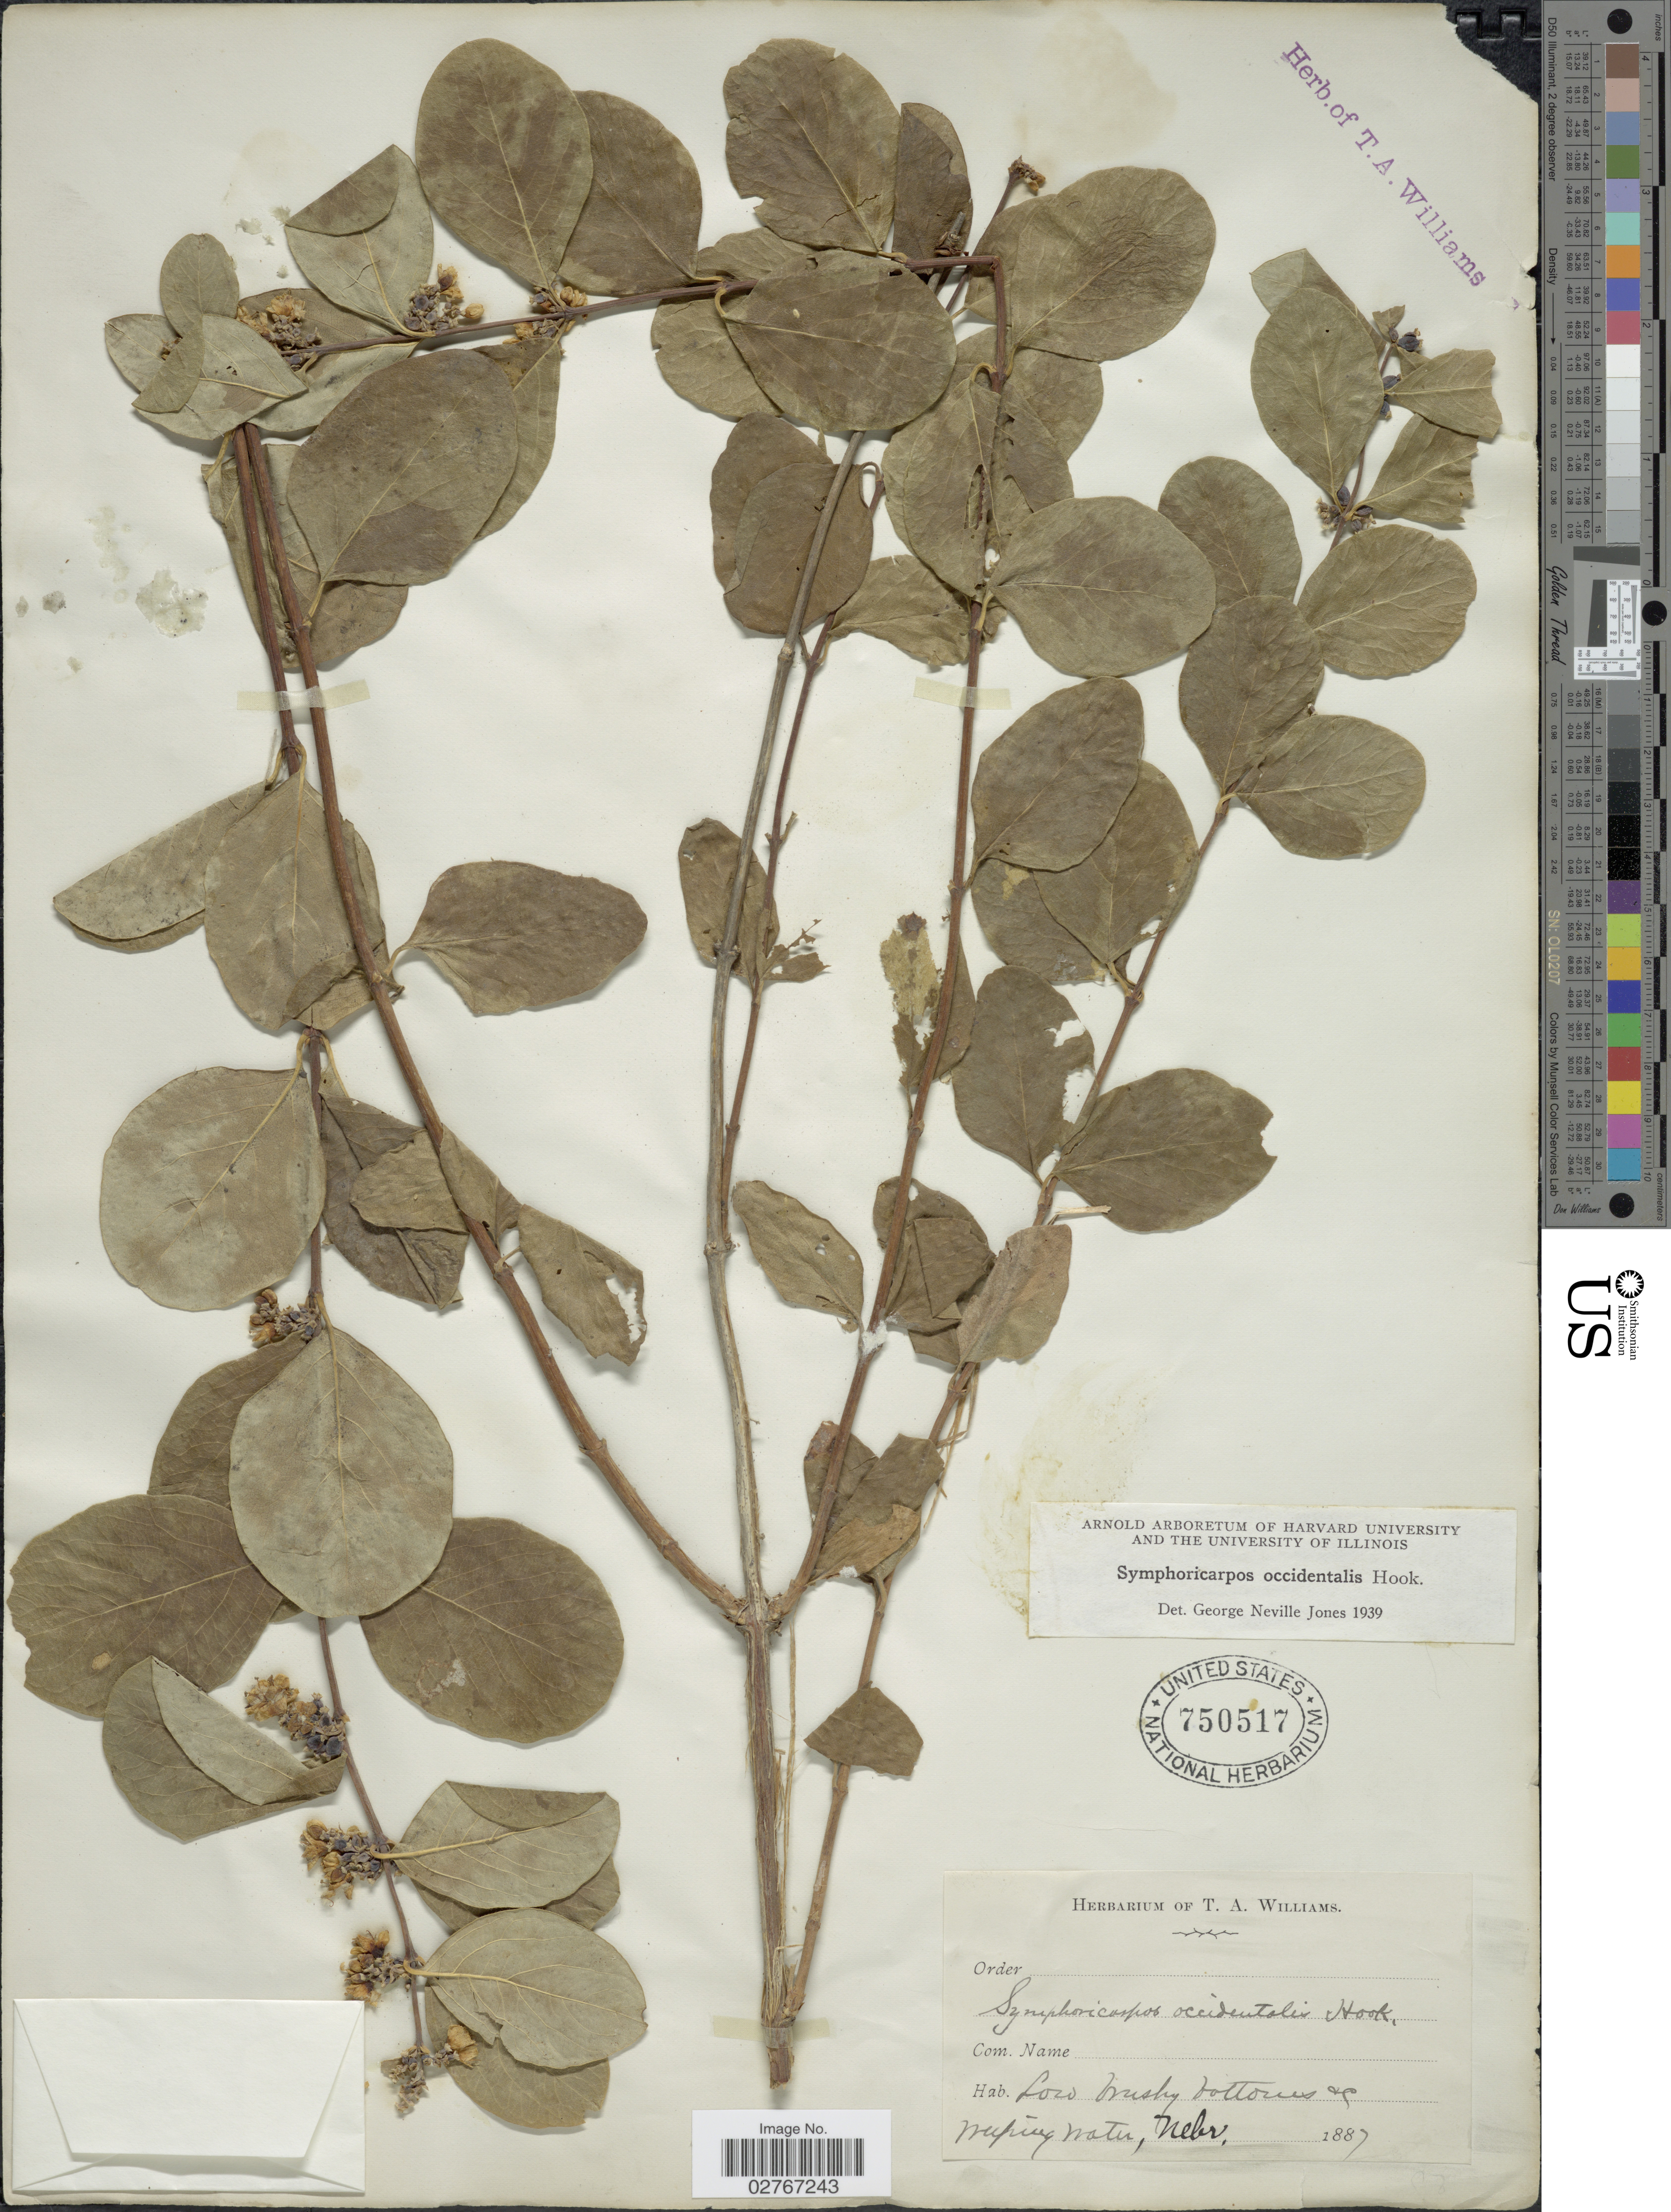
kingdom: Plantae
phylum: Tracheophyta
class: Magnoliopsida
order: Dipsacales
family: Caprifoliaceae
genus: Symphoricarpos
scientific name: Symphoricarpos occidentalis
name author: (R. Br.) Hook.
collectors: ex herb. Thos. A. Williams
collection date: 1887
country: United States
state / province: Nebraska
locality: Waping Water.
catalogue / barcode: US 750517